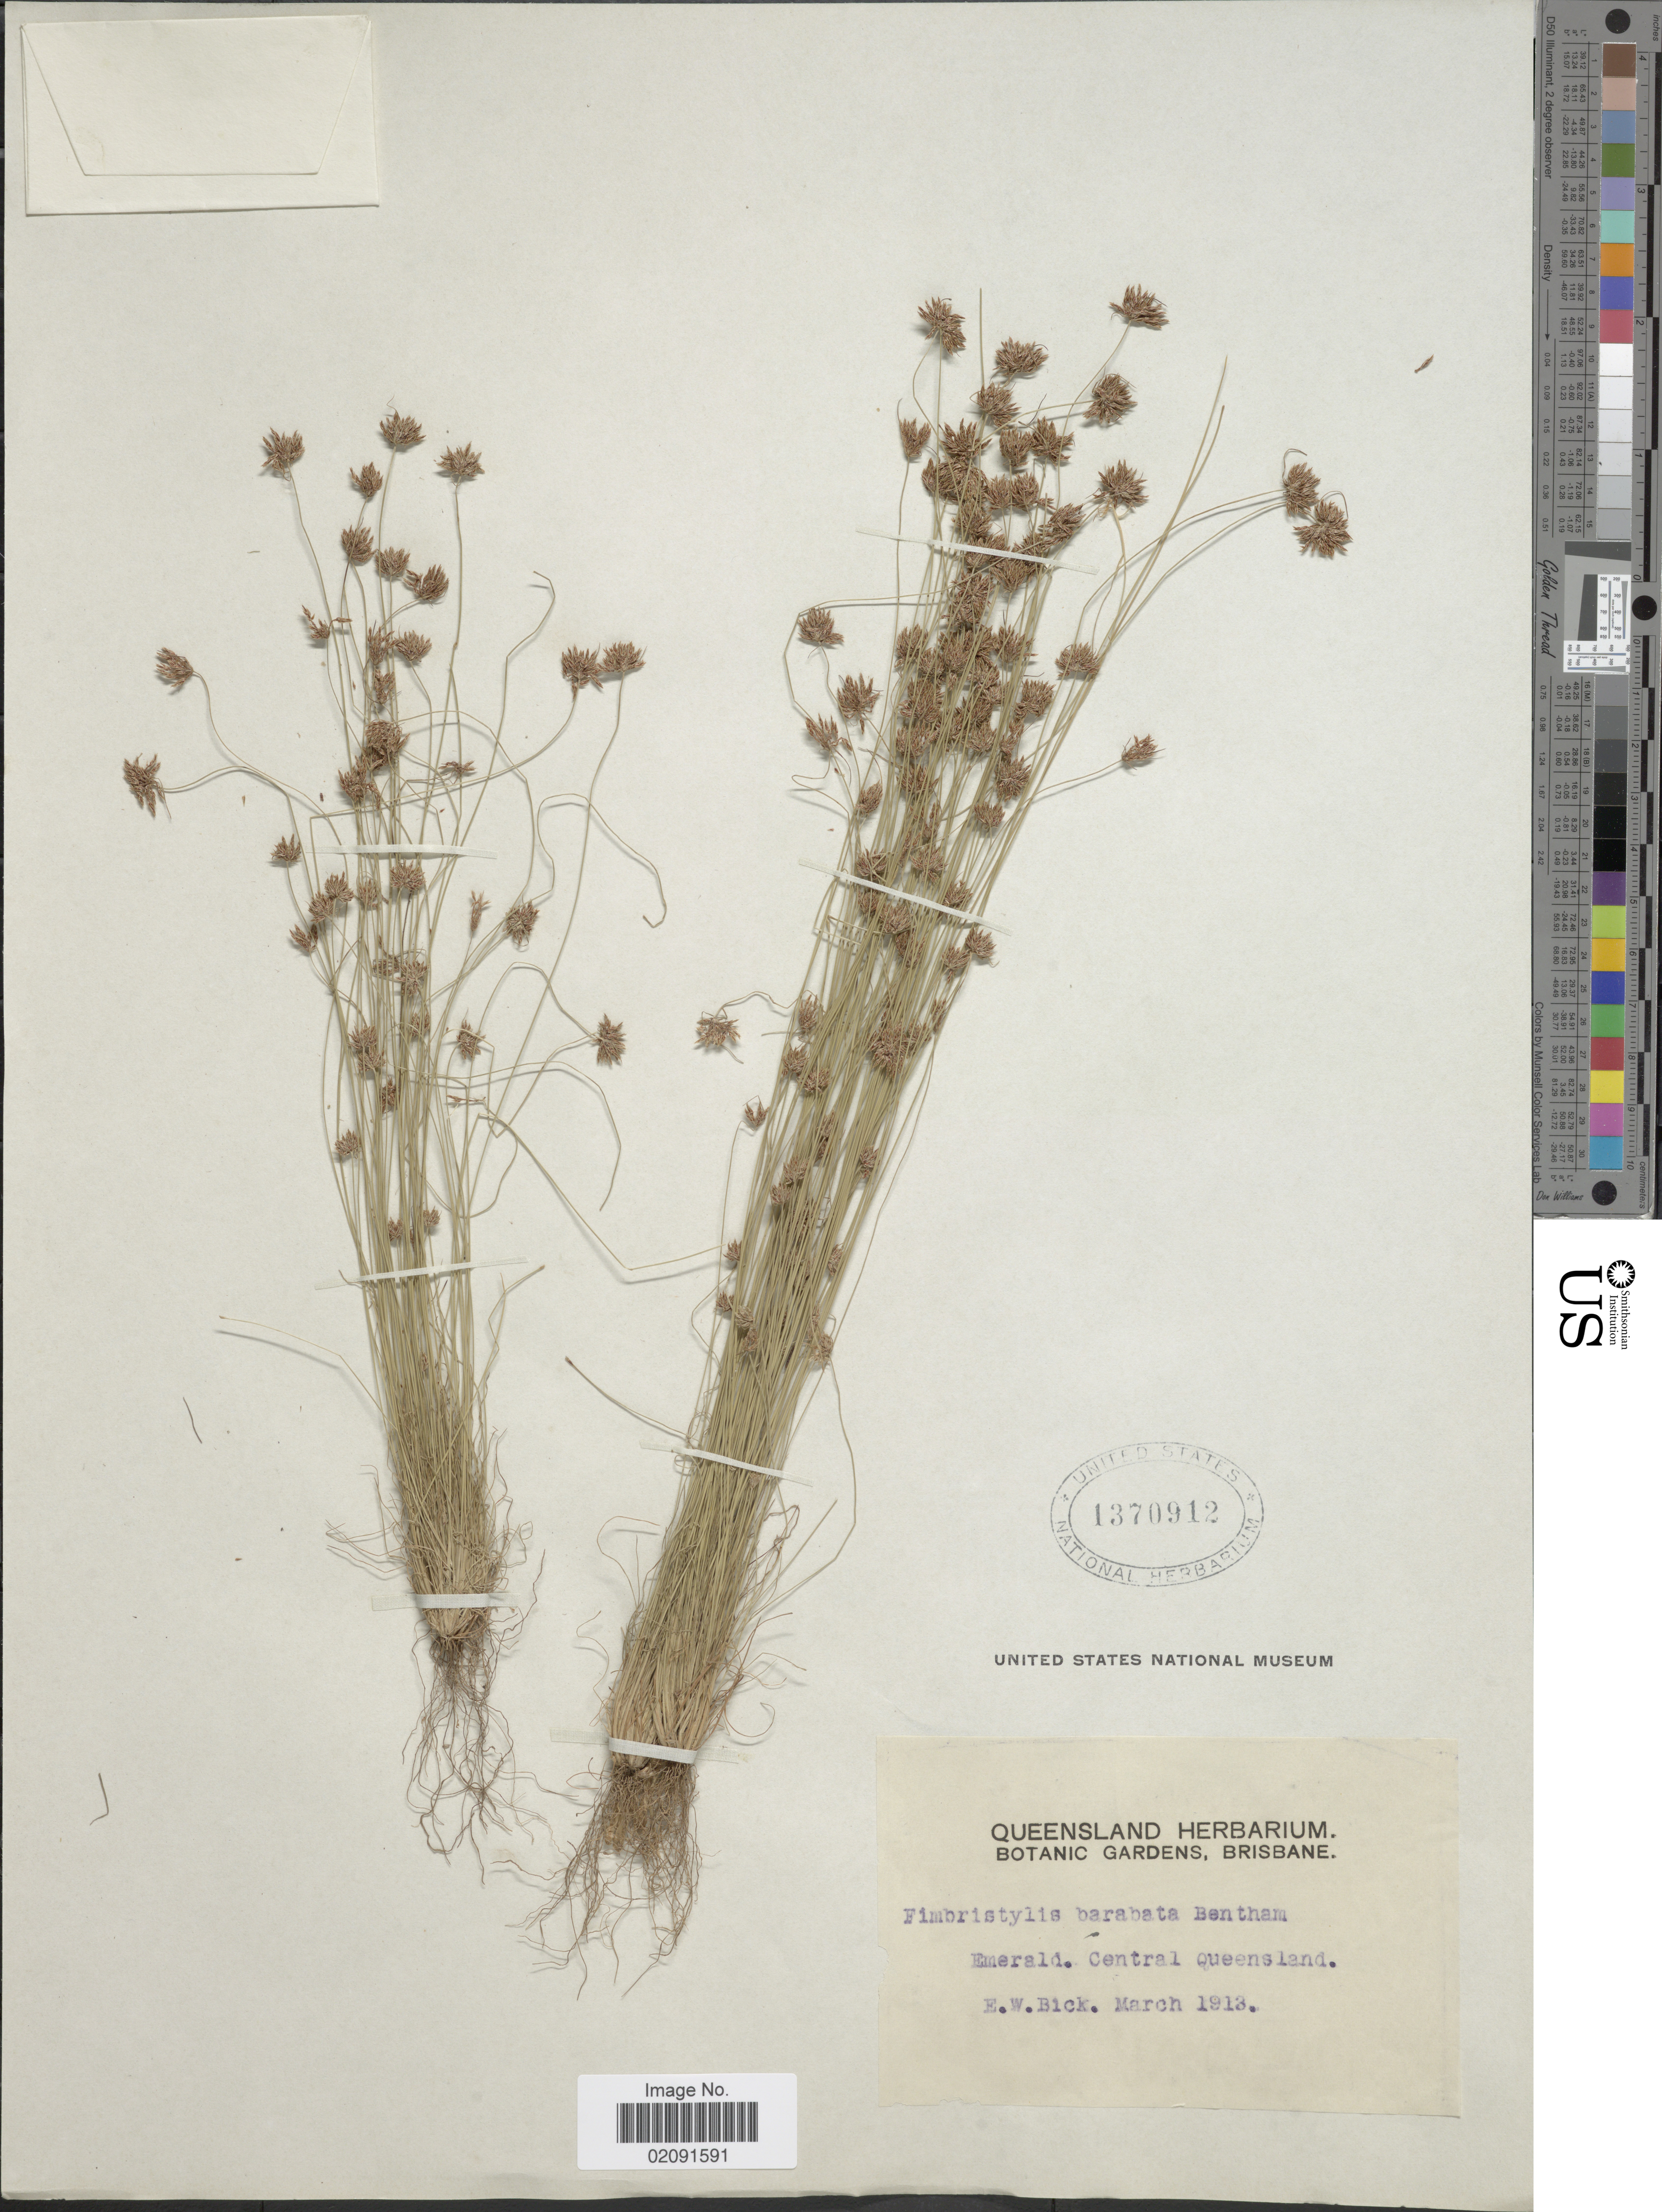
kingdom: Plantae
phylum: Tracheophyta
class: Liliopsida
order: Poales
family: Cyperaceae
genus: Bulbostylis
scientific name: Bulbostylis barbata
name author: (Rottb.) C.B. Clarke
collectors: E. Bick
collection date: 1913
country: Australia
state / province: Queensland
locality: Emerald. Central Queensland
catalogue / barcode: US 1370912